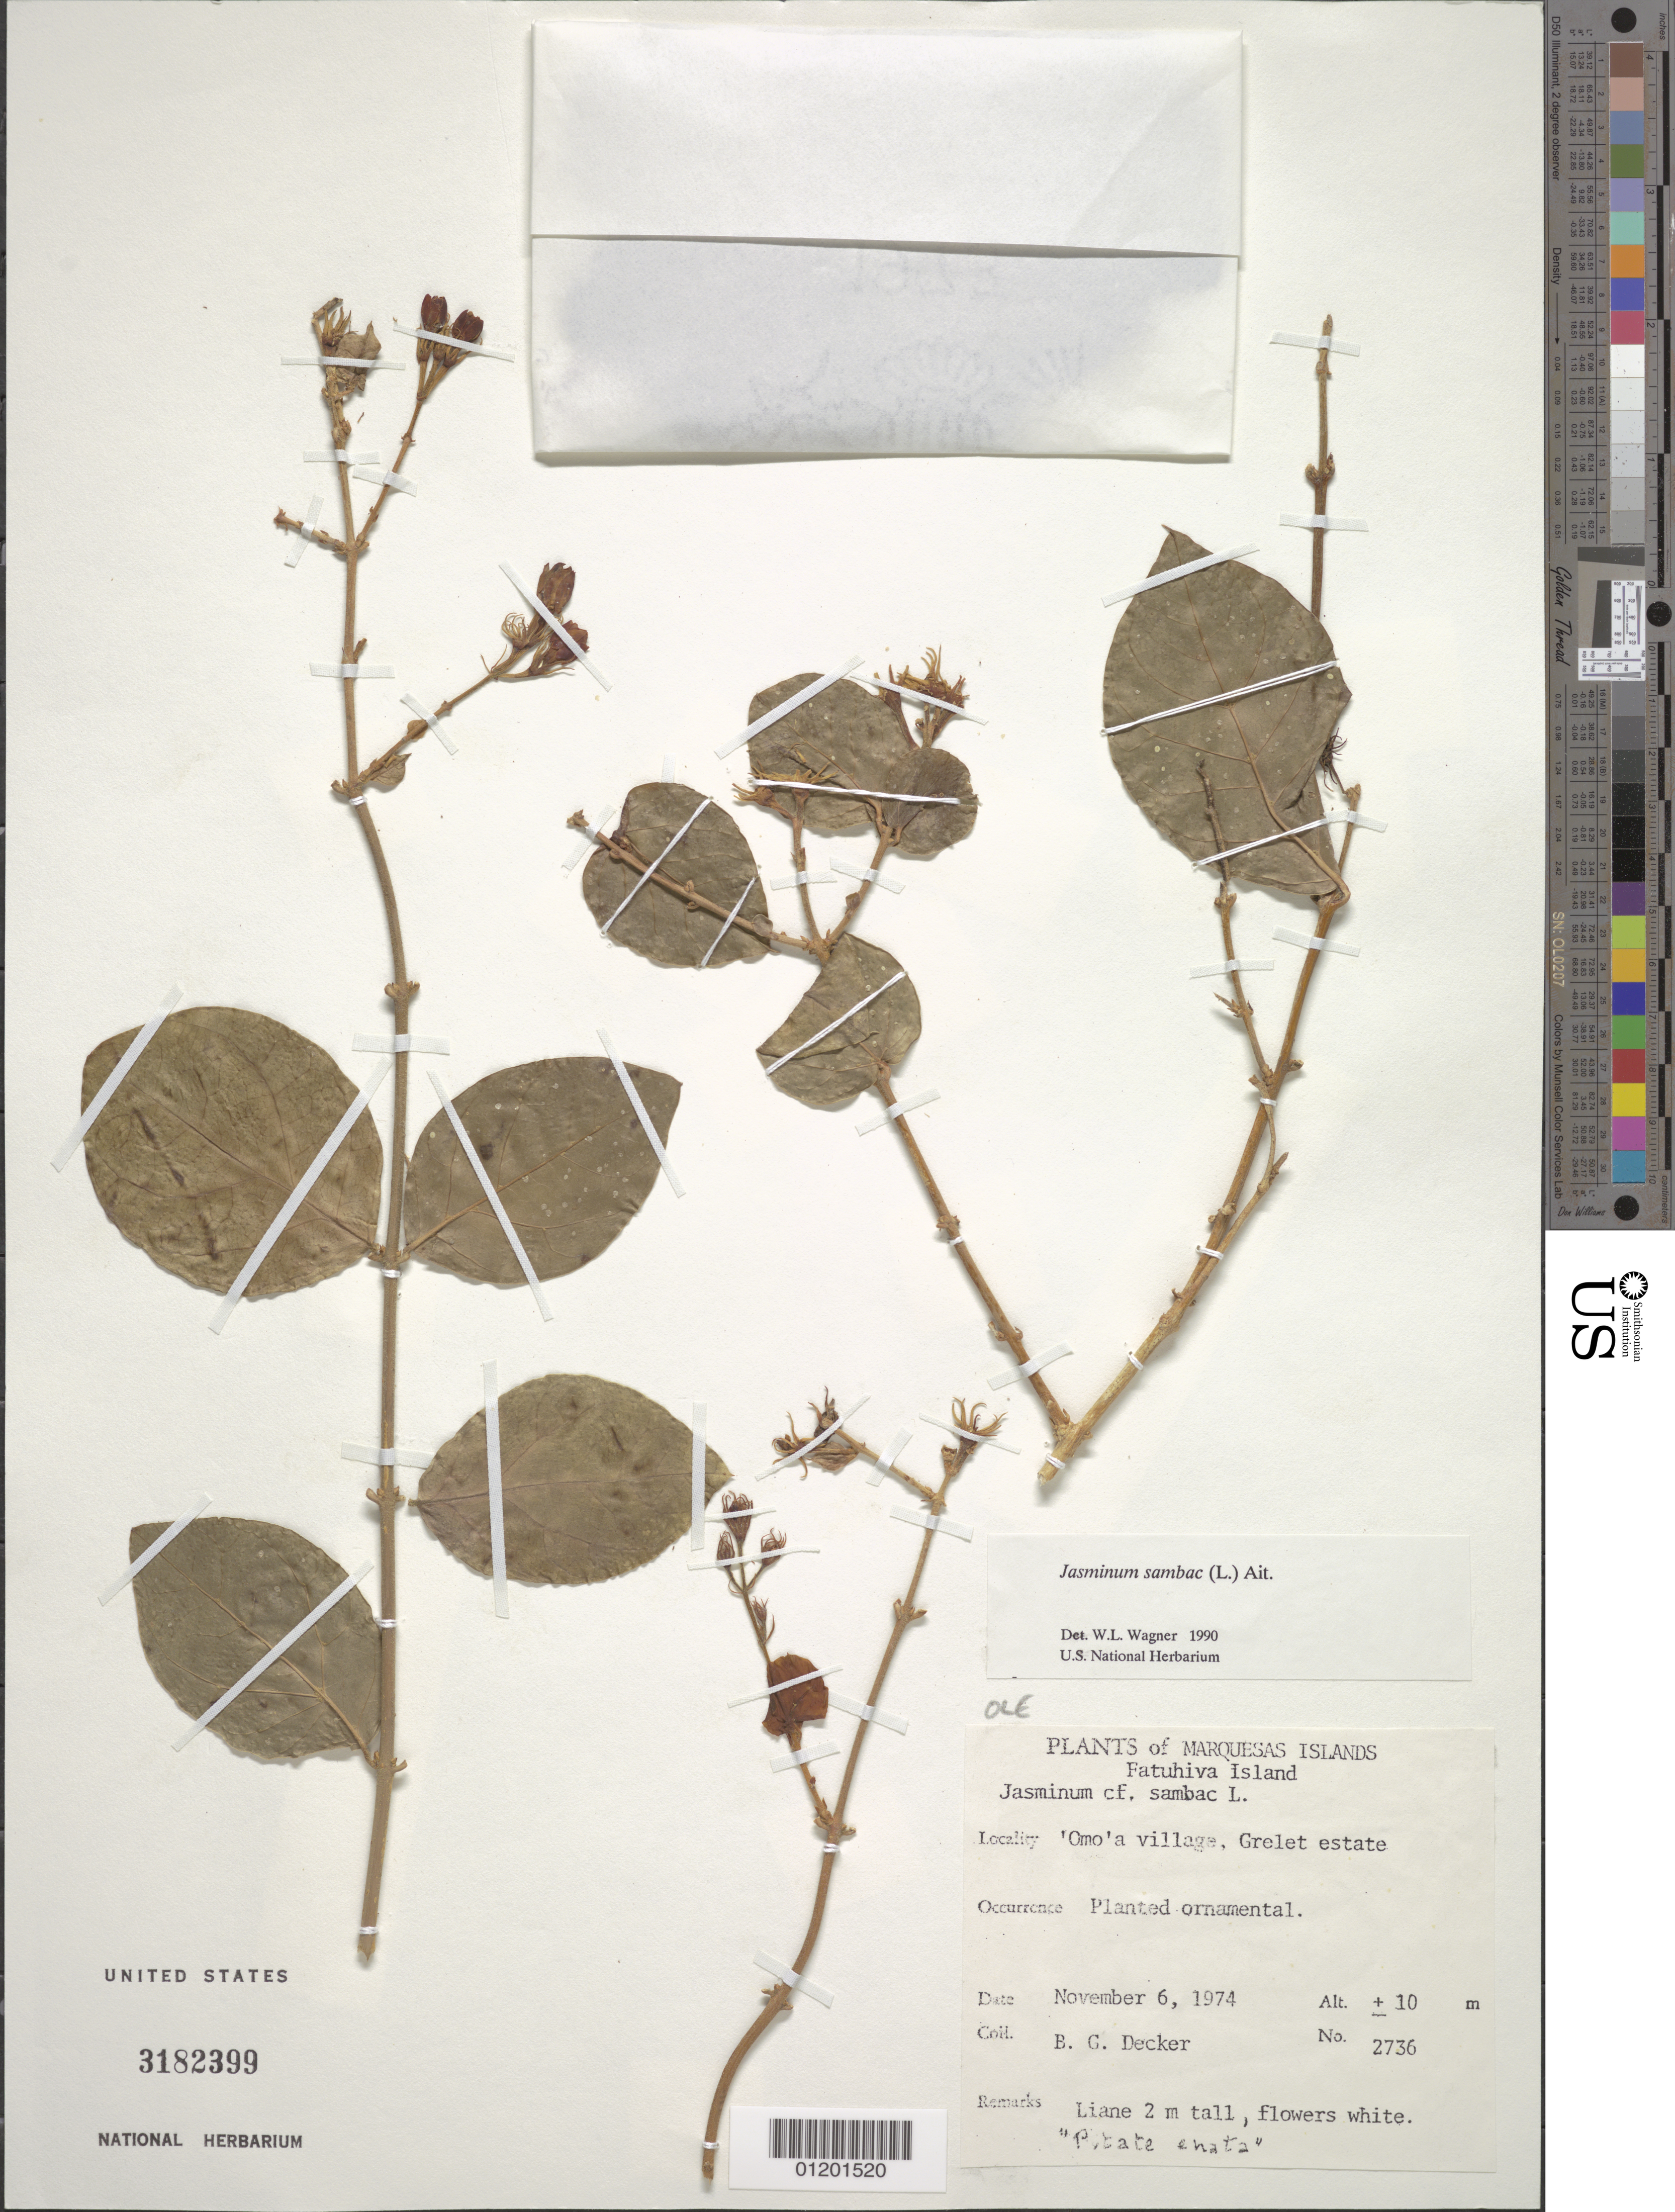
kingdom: Plantae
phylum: Tracheophyta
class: Magnoliopsida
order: Lamiales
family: Oleaceae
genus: Jasminum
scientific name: Jasminum sambac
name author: (L.) Aiton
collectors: B. G. Decker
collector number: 2736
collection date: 1974-11-06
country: French Polynesia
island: Fatu Hiva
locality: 'Omo'a village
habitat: cult.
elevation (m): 10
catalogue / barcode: US 3182399